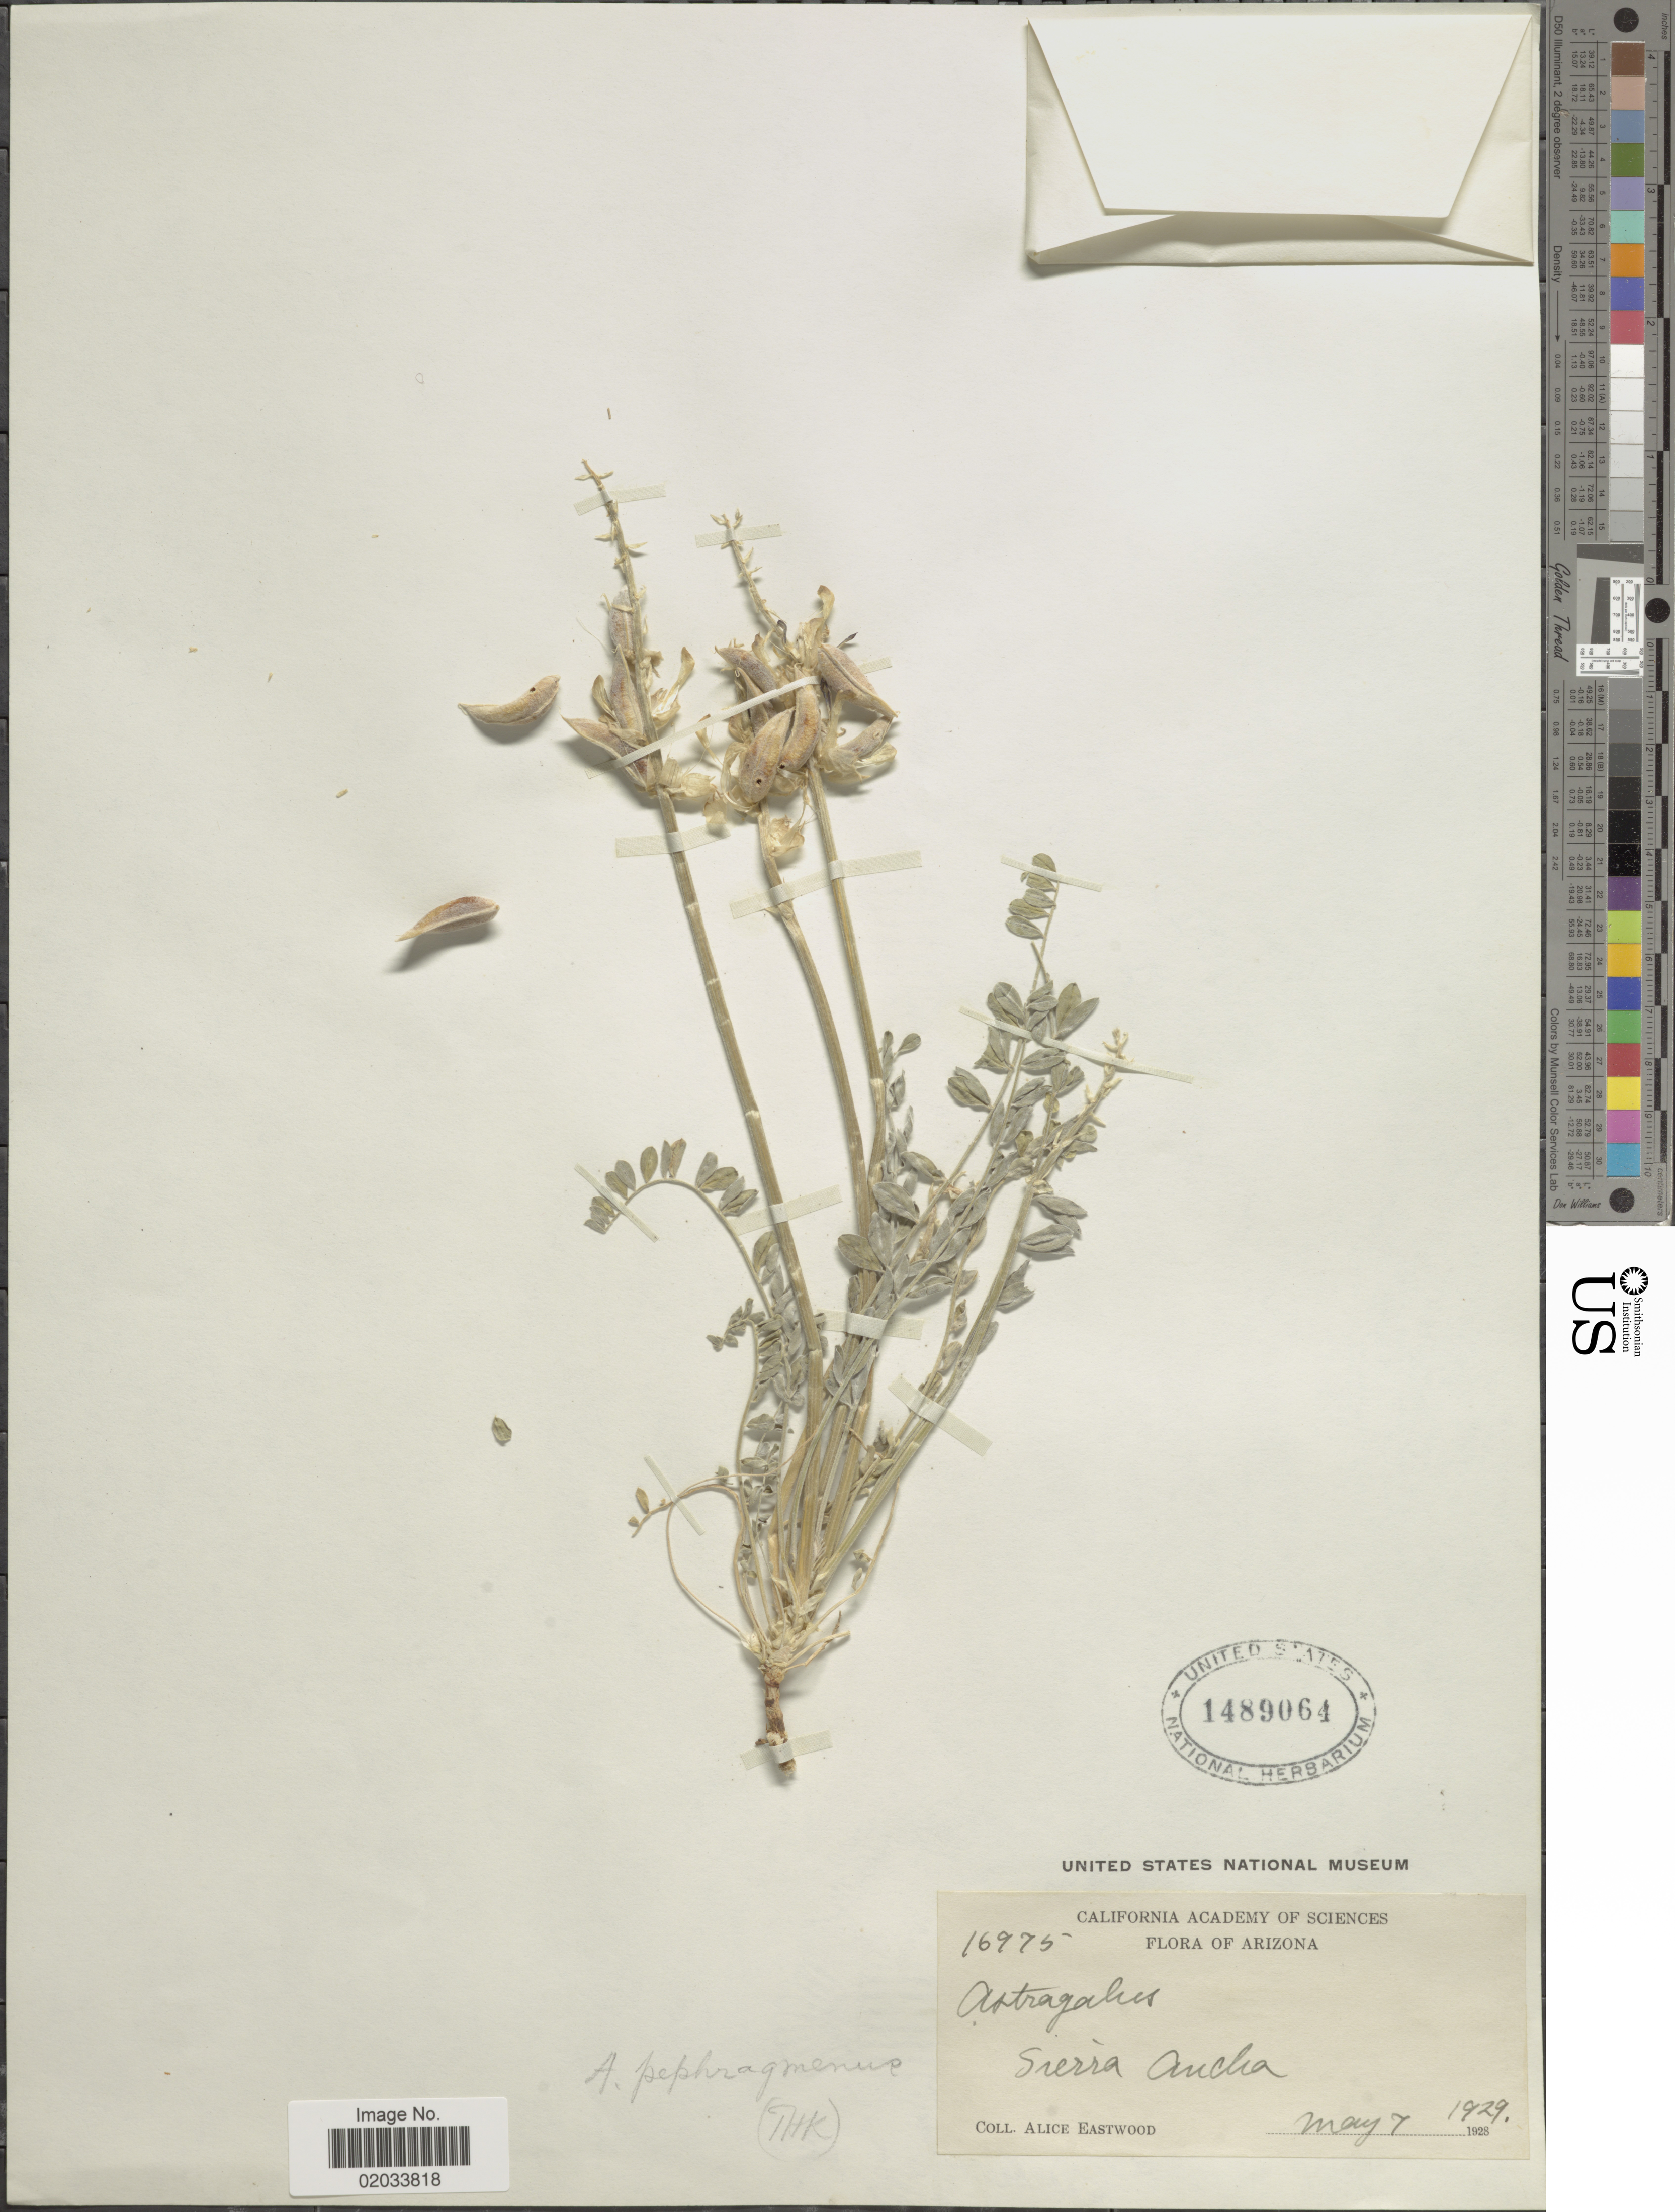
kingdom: Plantae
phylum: Tracheophyta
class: Magnoliopsida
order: Fabales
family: Fabaceae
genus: Astragalus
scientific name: Astragalus pephragmenus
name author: M.E. Jones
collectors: A. Eastwood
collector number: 16975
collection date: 1929-05-07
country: United States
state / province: Arizona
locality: Sierra Ancha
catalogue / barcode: US 1489064